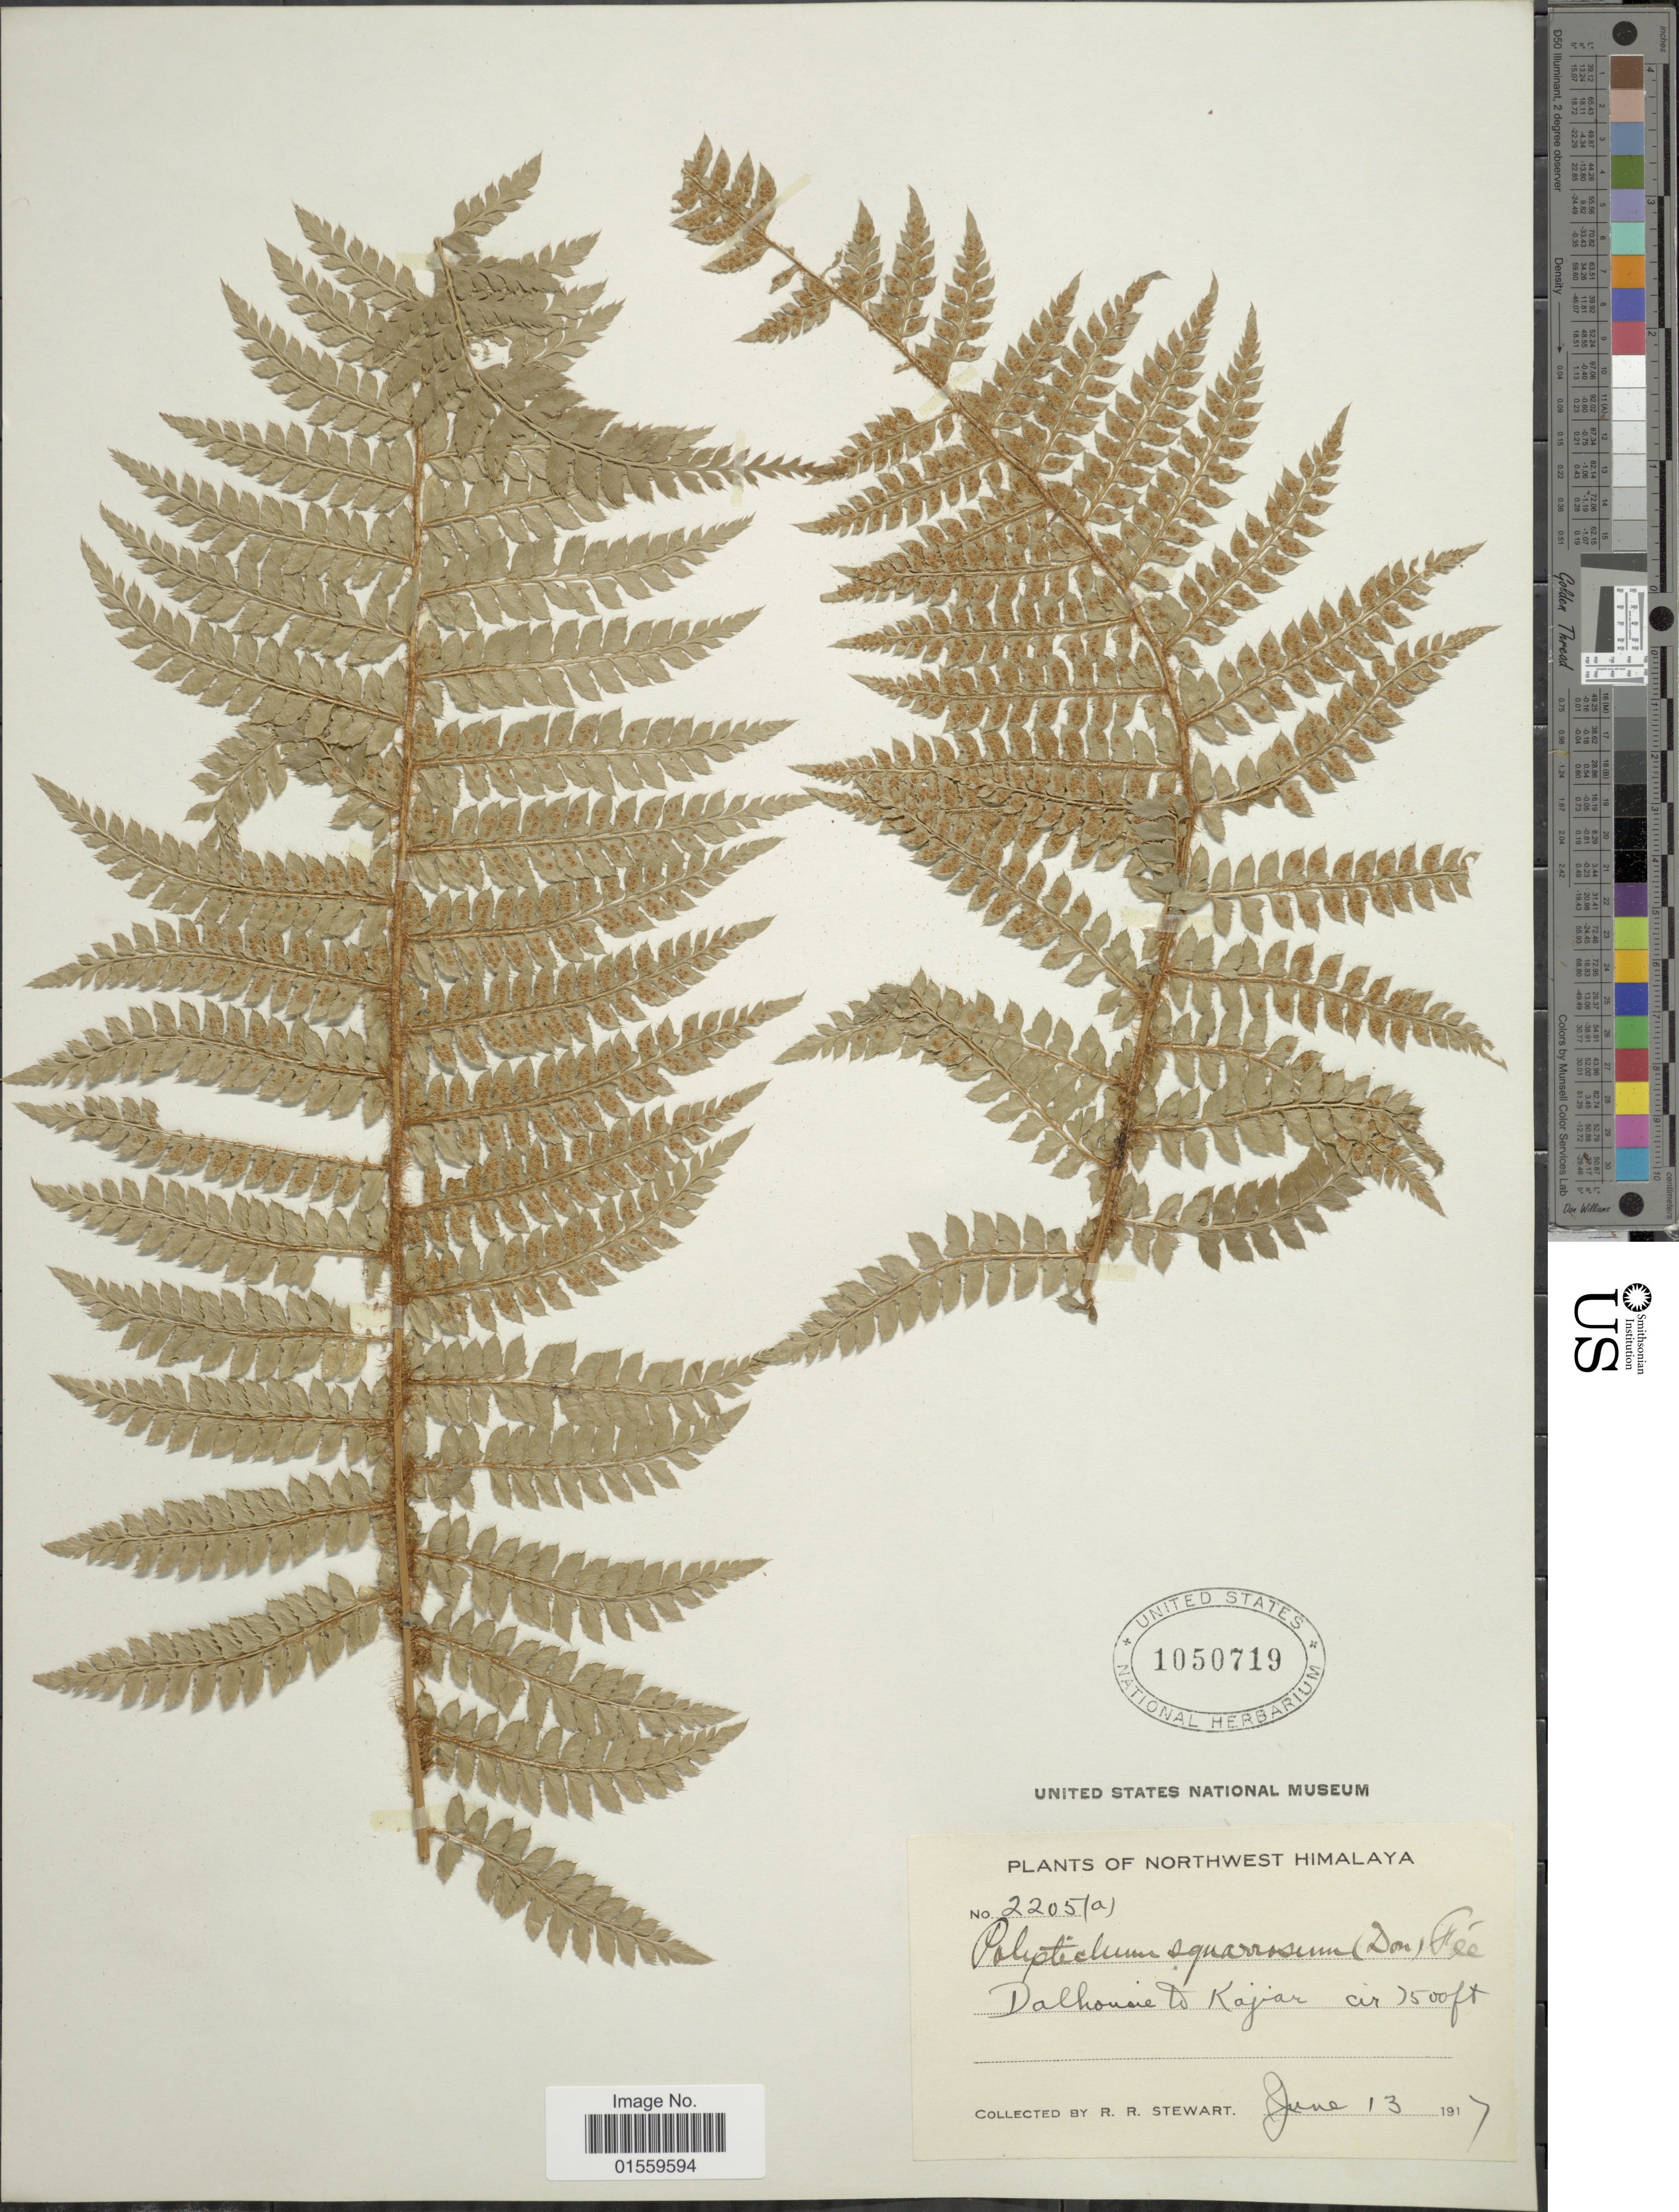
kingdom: Plantae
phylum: Tracheophyta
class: Polypodiopsida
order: Polypodiales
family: Dryopteridaceae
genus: Polystichum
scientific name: Polystichum squarrosum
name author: (D. Don) Fée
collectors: R. R. Stewart & I. Stewart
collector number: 2205a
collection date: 1917-06-13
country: India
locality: Northwest Himalaya, Dalhourie to Khajjiar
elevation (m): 2286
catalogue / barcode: US 1050719